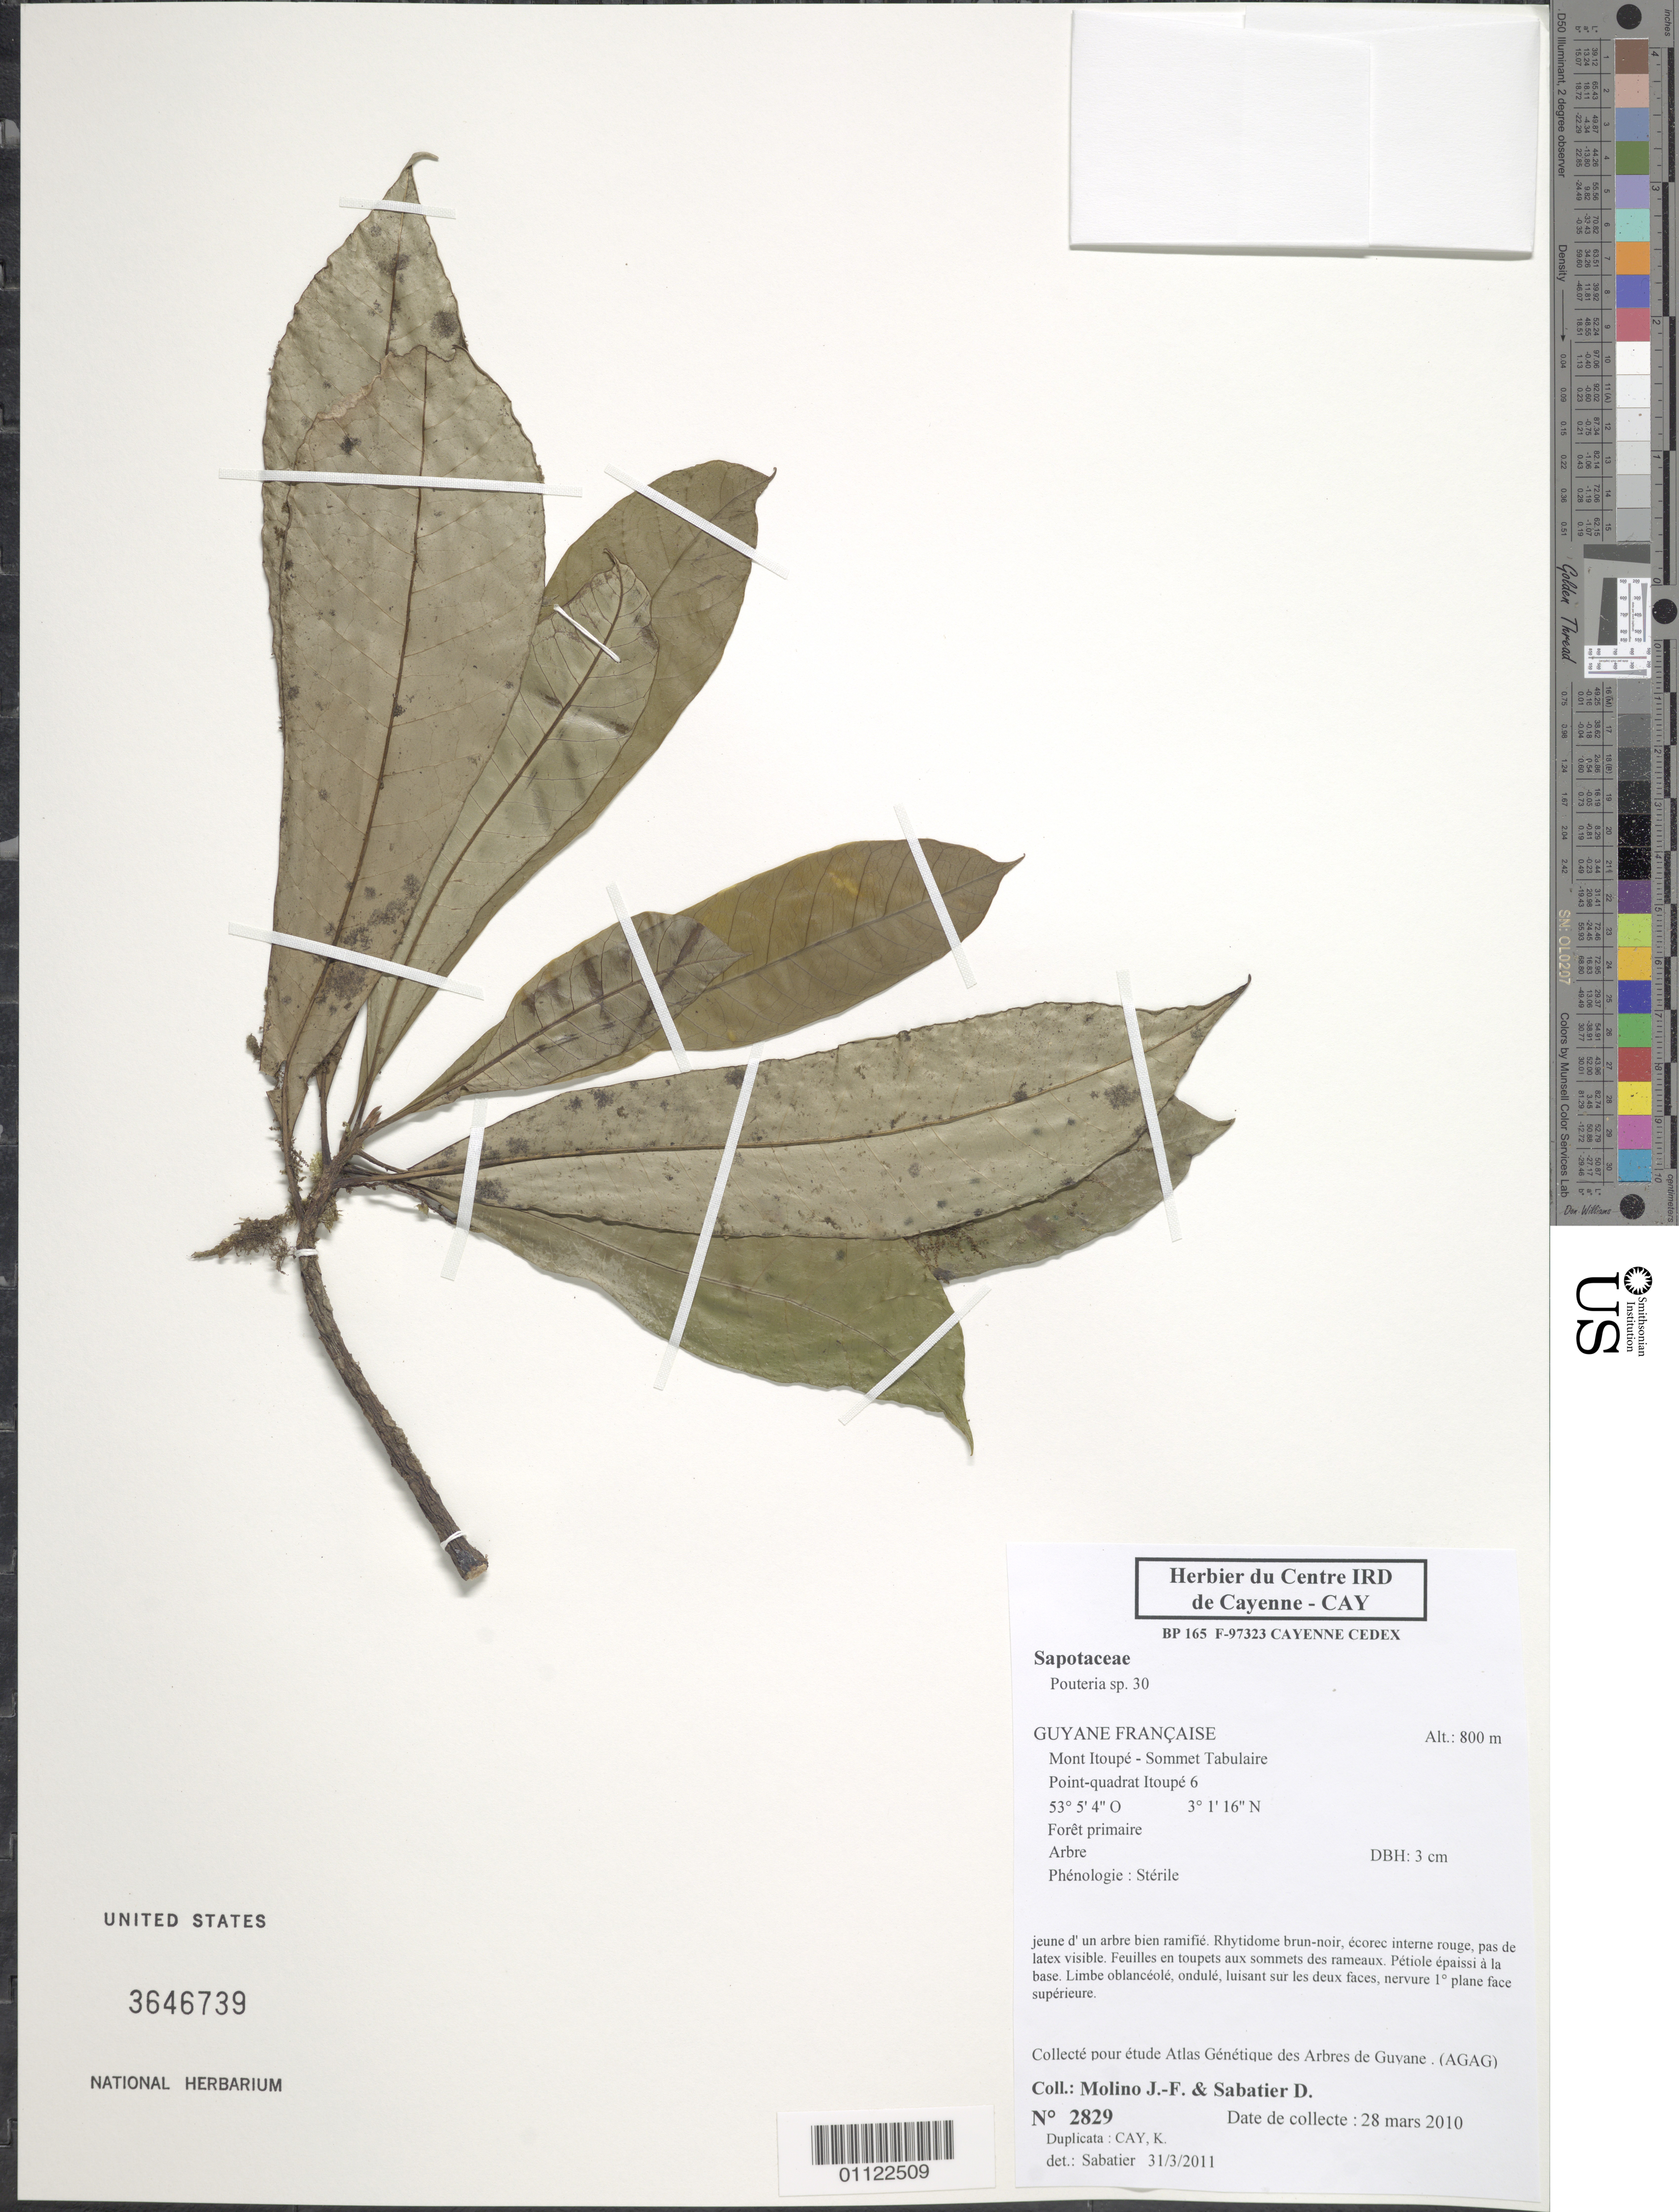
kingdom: Plantae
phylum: Tracheophyta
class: Magnoliopsida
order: Ericales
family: Sapotaceae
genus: Pouteria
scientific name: Pouteria sp.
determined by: Sabatier, D.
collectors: J. Molino & D. Sabatier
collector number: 2829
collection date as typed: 28-Mar-10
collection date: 1910-03-28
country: French Guiana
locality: Mont Itoupé - Sommet Tabulaire, point-quadrat Itoupé 6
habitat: Foret primaire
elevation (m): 800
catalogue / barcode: US 3646739